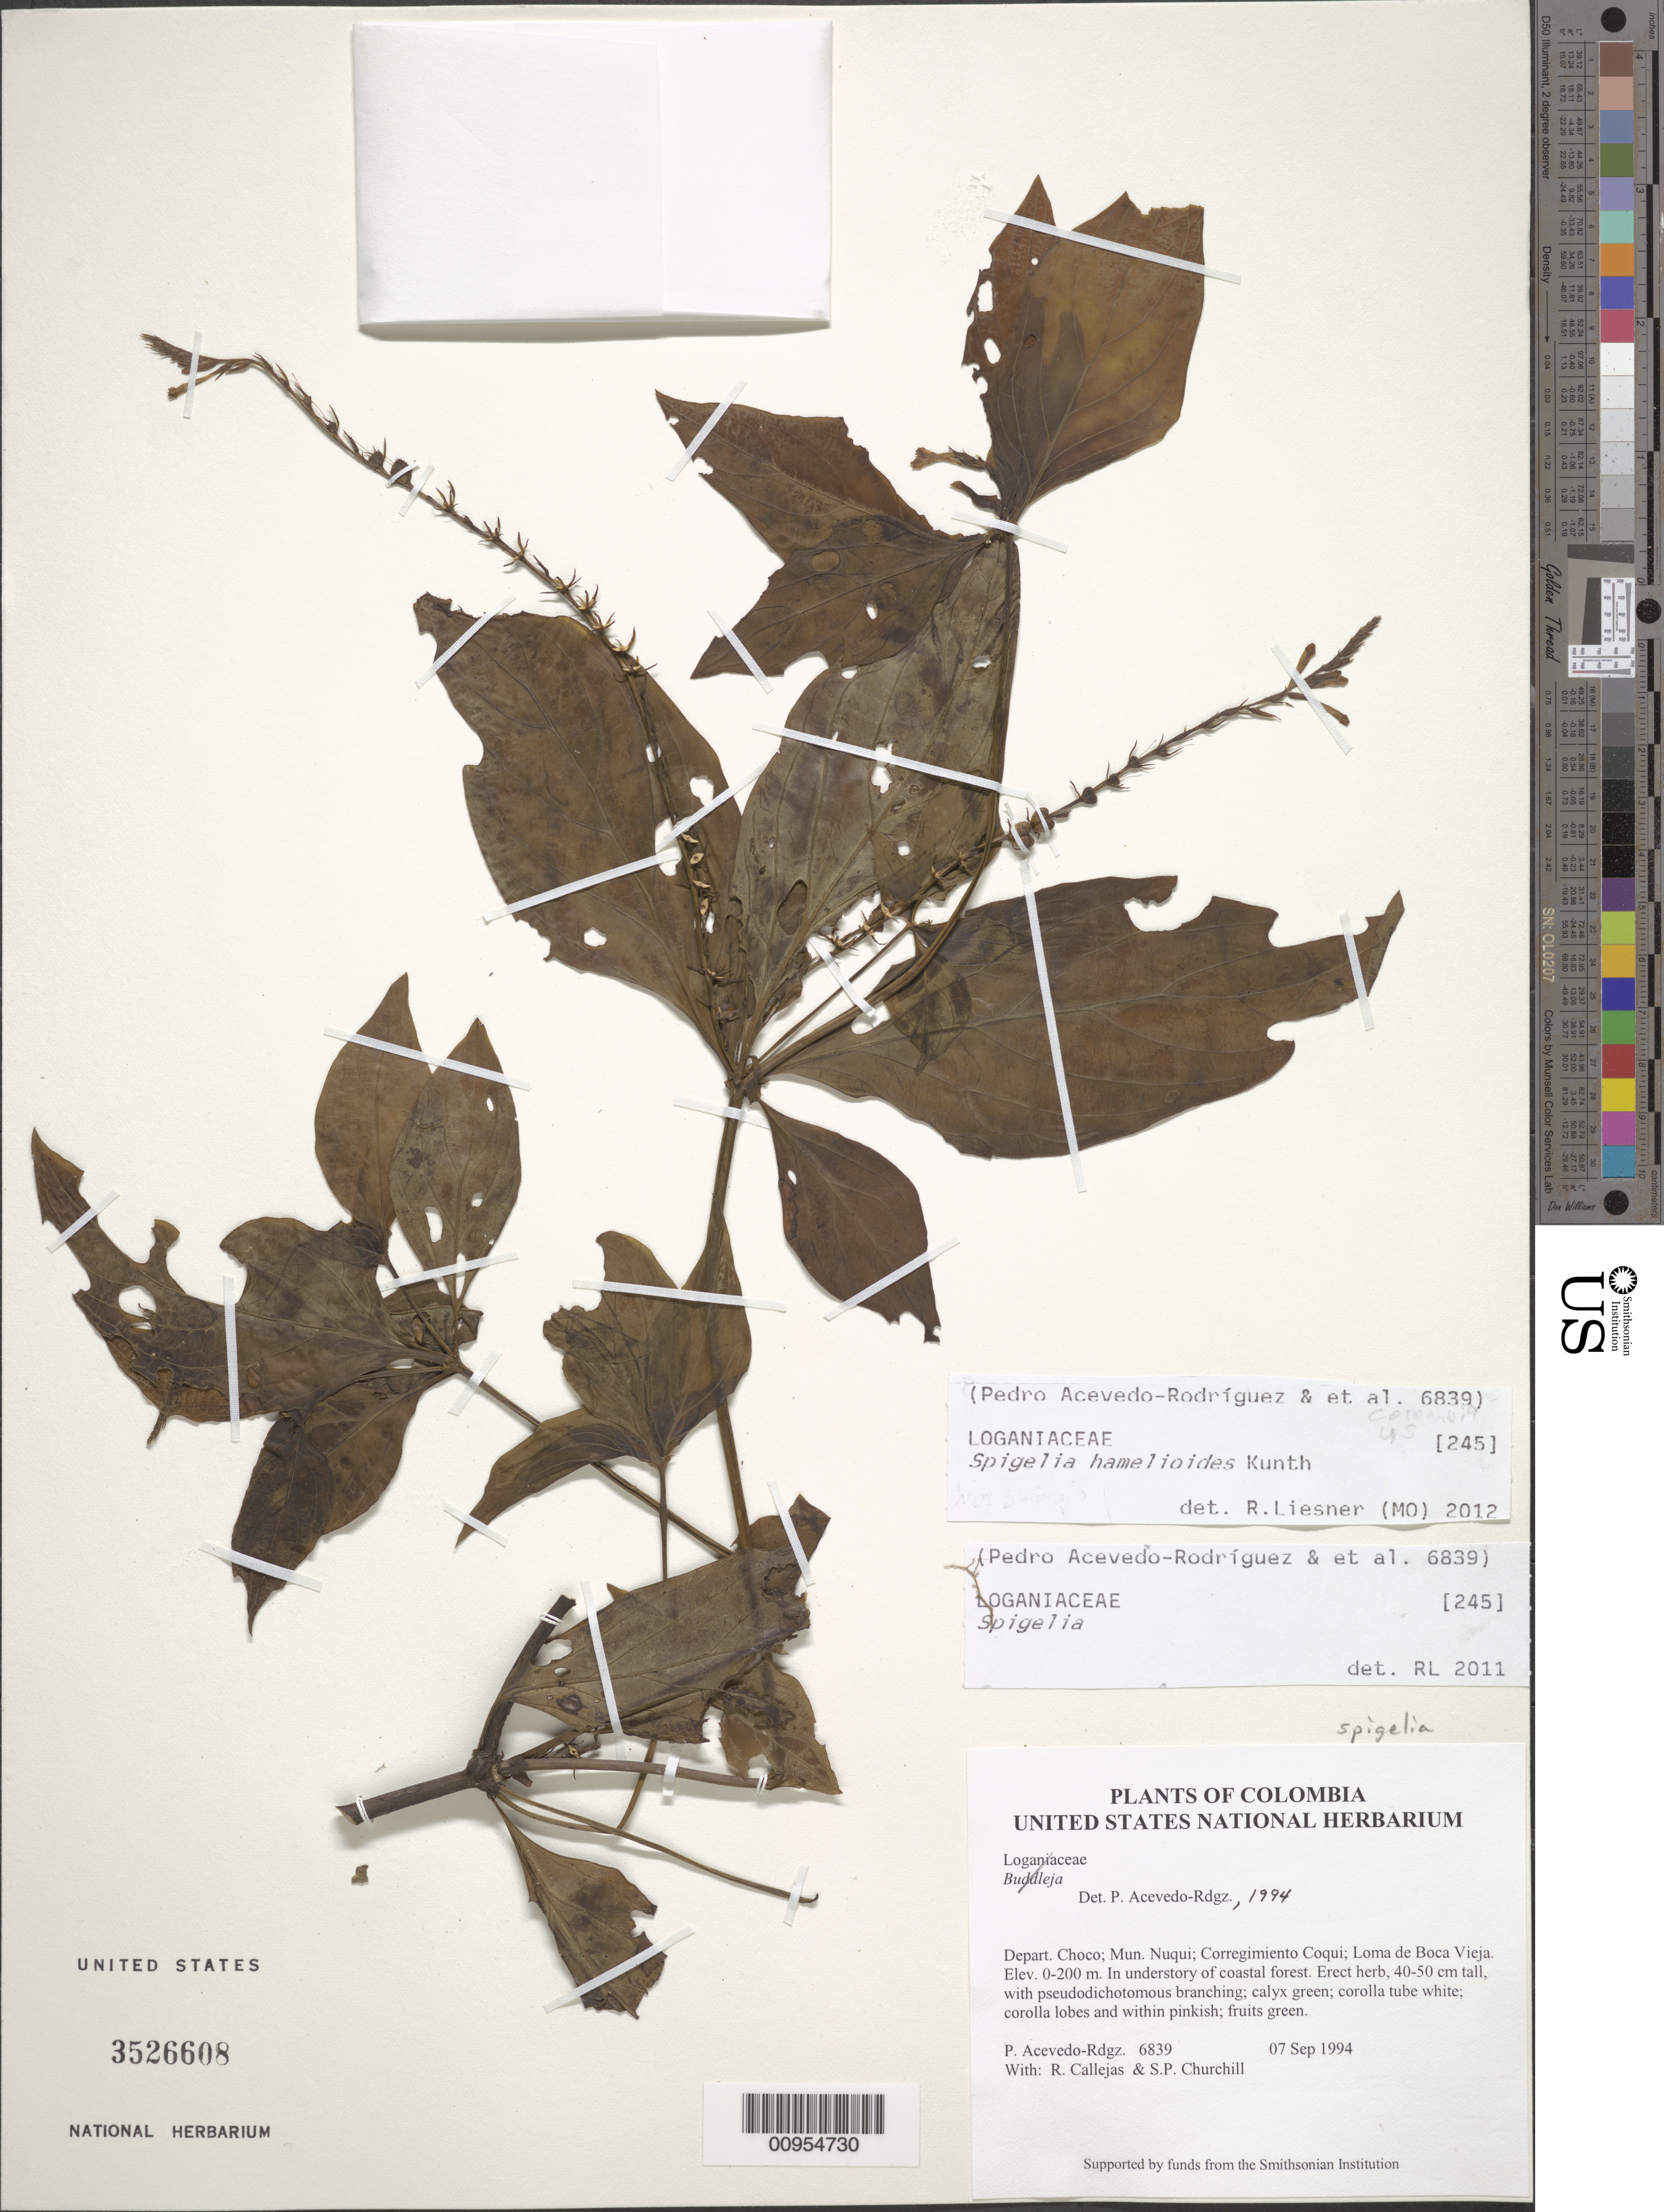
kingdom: Plantae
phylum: Tracheophyta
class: Magnoliopsida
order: Gentianales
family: Loganiaceae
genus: Spigelia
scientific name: Spigelia hamelioides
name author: Kunth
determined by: Liesner, R. L.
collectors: P. Acevedo-Rodr., R. Callejas & S. Churchill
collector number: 6839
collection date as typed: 07 Sep 1994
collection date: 1994-09-07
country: Colombia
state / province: Chocó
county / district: Nuqui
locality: Depart. Choco; Mun. Nuqui; Corregimiento Coqui; Loma de Boca Vieja.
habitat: In understory of coastal forest.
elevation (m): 0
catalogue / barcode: US 3526608